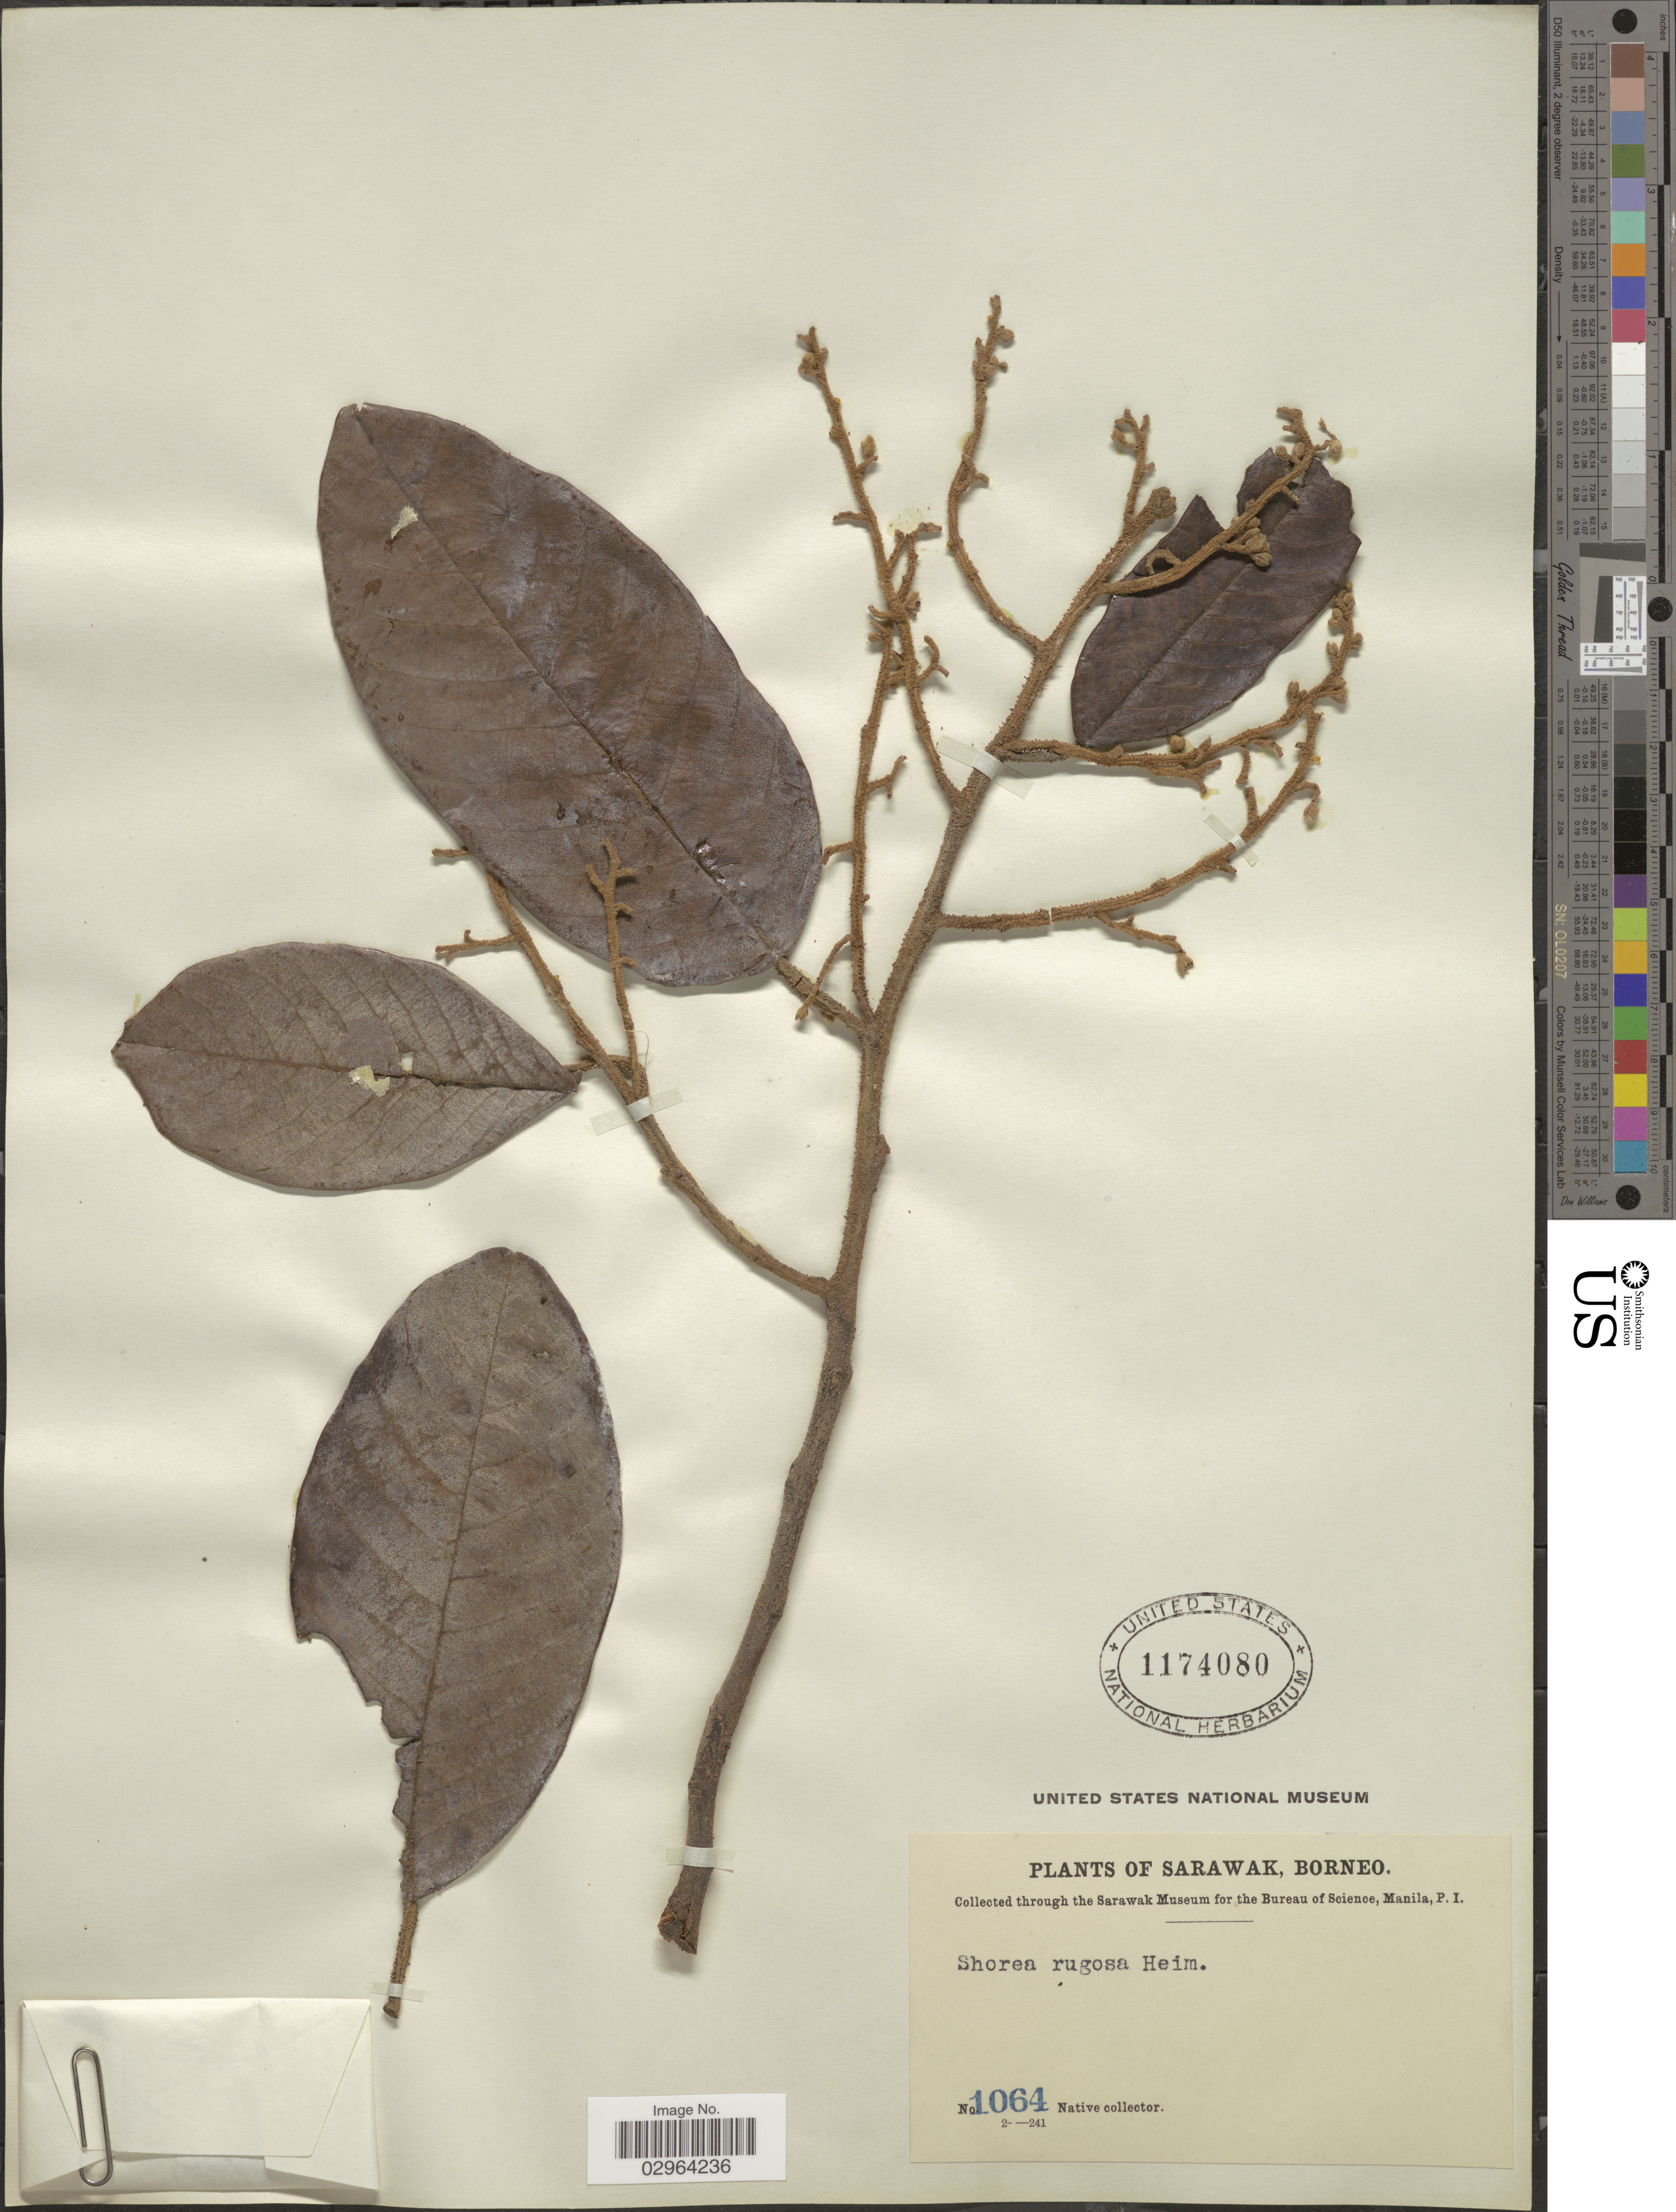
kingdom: Plantae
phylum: Tracheophyta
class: Magnoliopsida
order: Malvales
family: Dipterocarpaceae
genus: Rubroshorea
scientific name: Rubroshorea rugosa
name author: (F. Heim) P.S. Ashton & J. Heck.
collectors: Native collector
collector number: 1064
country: Malaysia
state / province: Sarawak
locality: Borneo.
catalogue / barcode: US 1174080